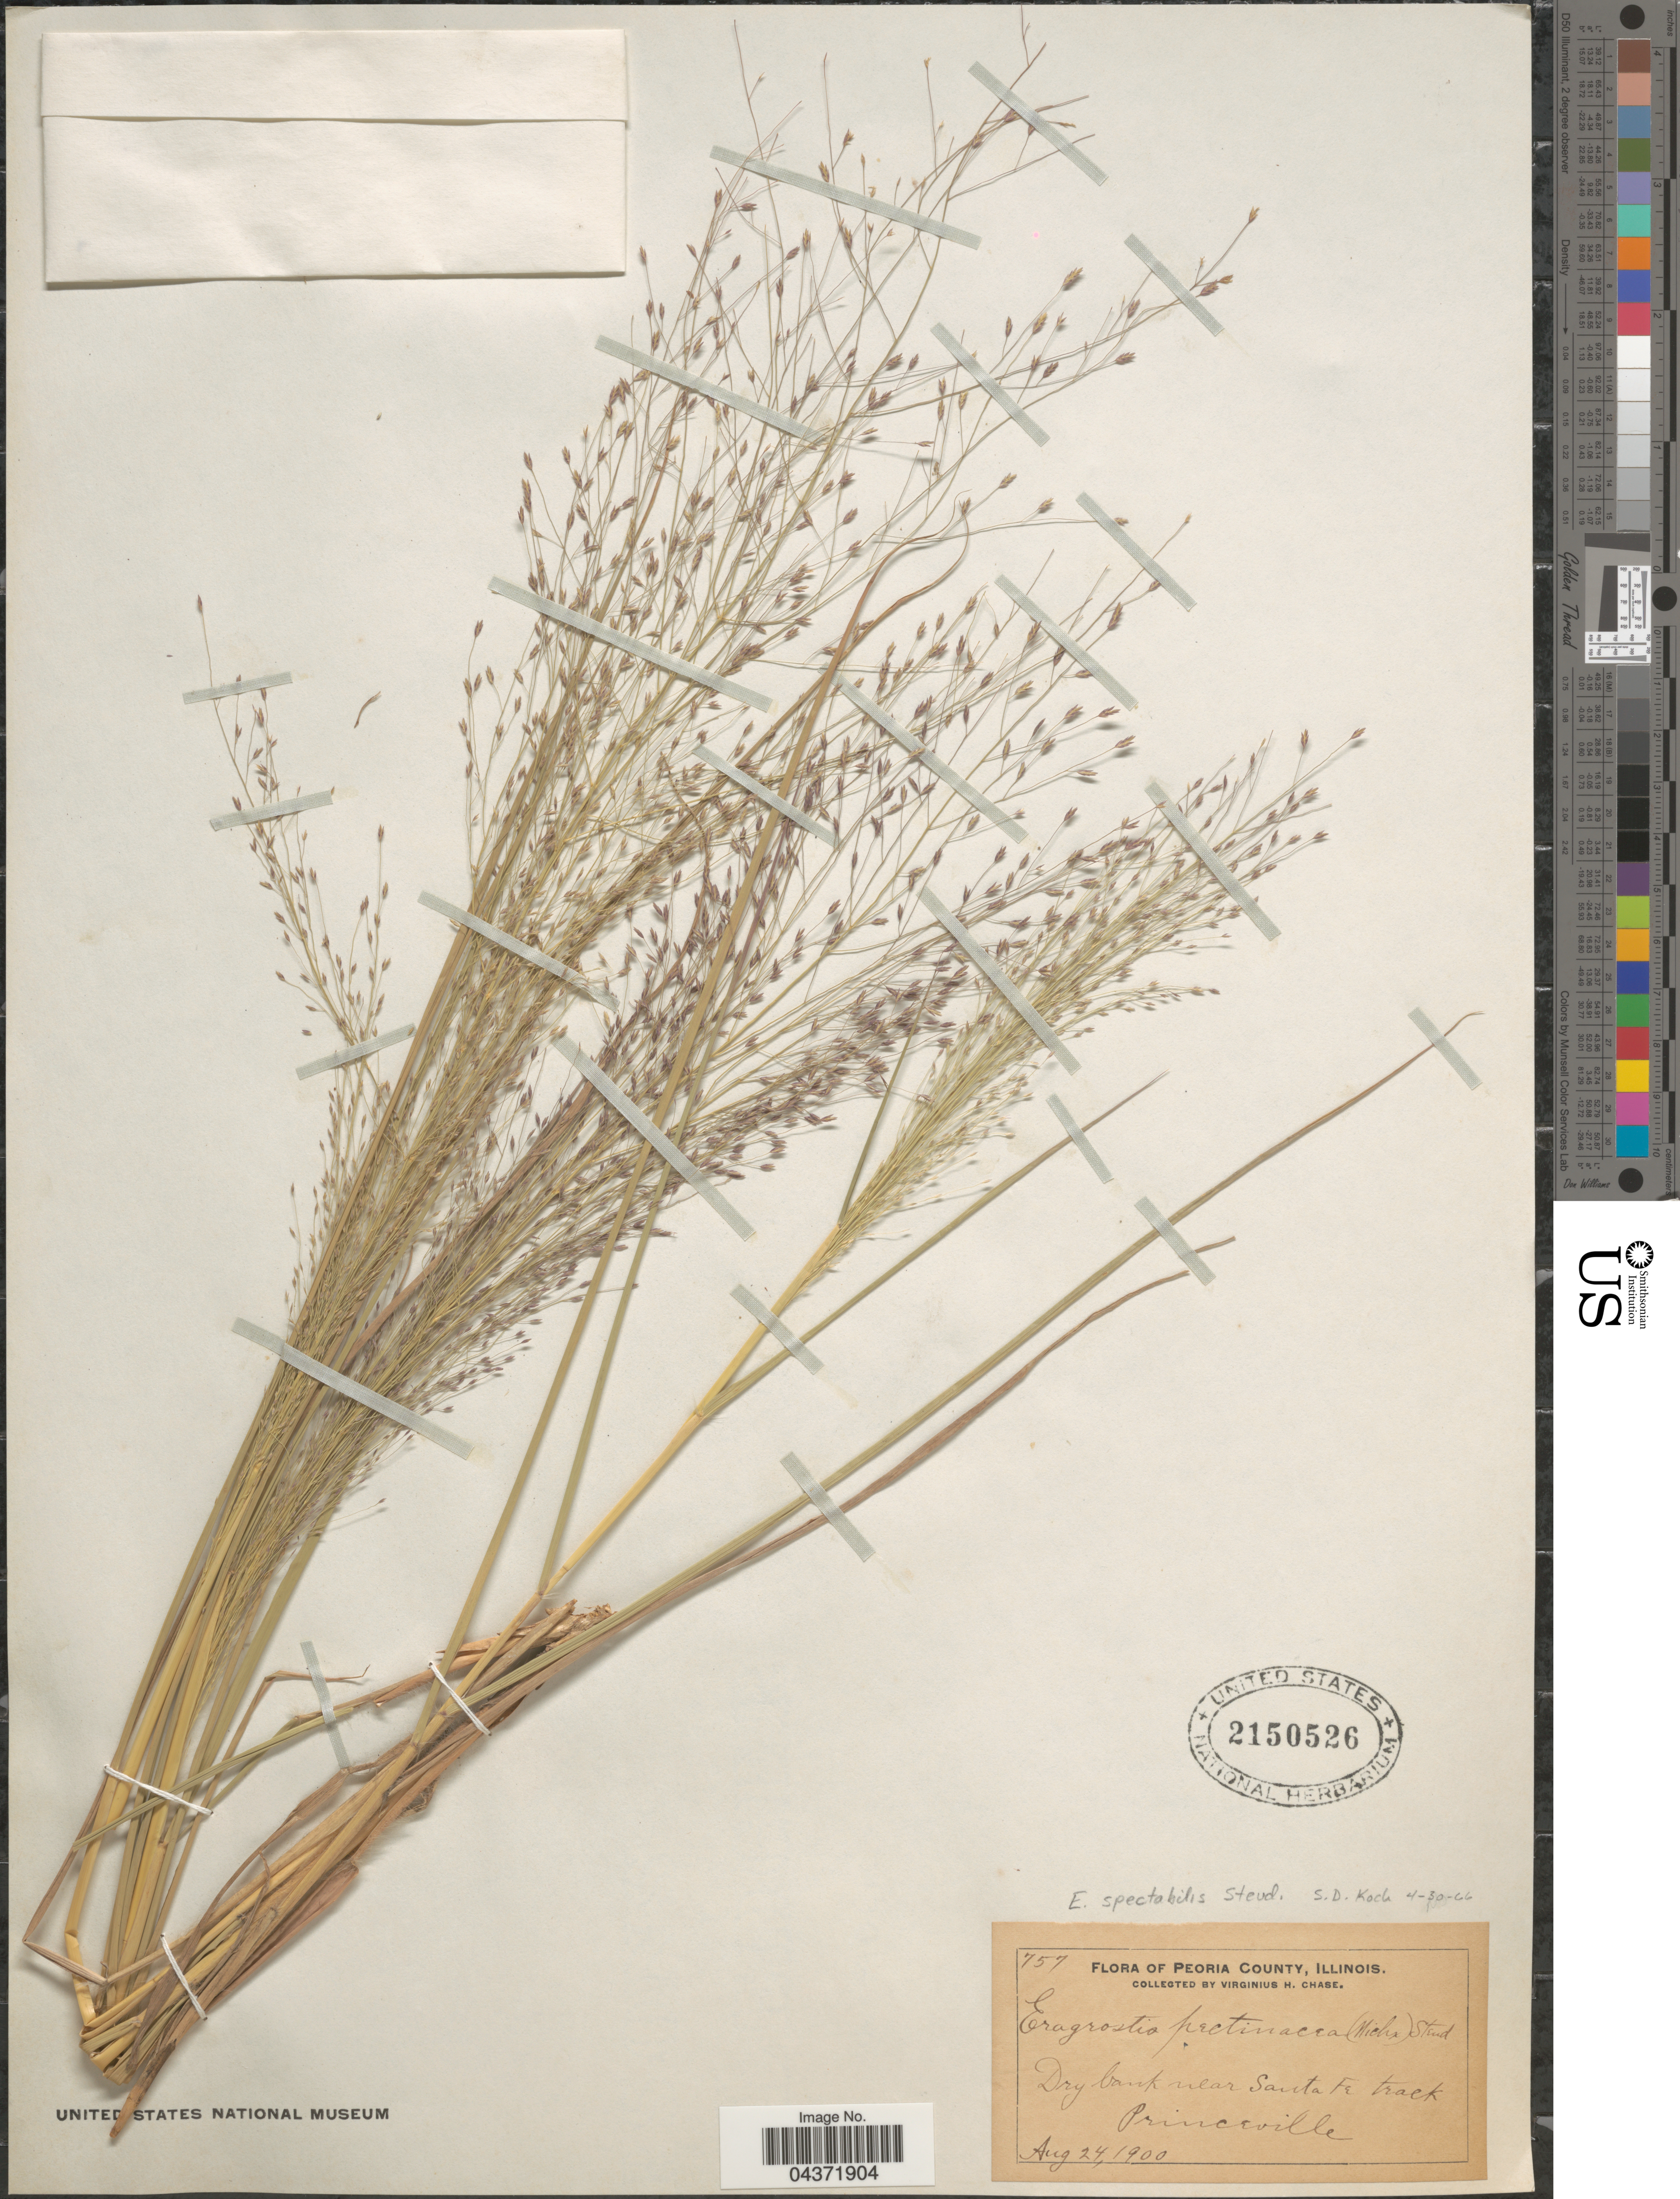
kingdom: Plantae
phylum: Tracheophyta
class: Liliopsida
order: Poales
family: Poaceae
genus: Eragrostis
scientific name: Eragrostis spectabilis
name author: (Pursh) Steud.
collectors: V. H. Chase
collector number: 757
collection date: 1900-08-24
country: United States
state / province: Illinois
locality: Peoria County. Dry bank near Santa Fe track. Princeville.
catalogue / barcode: US 2150526